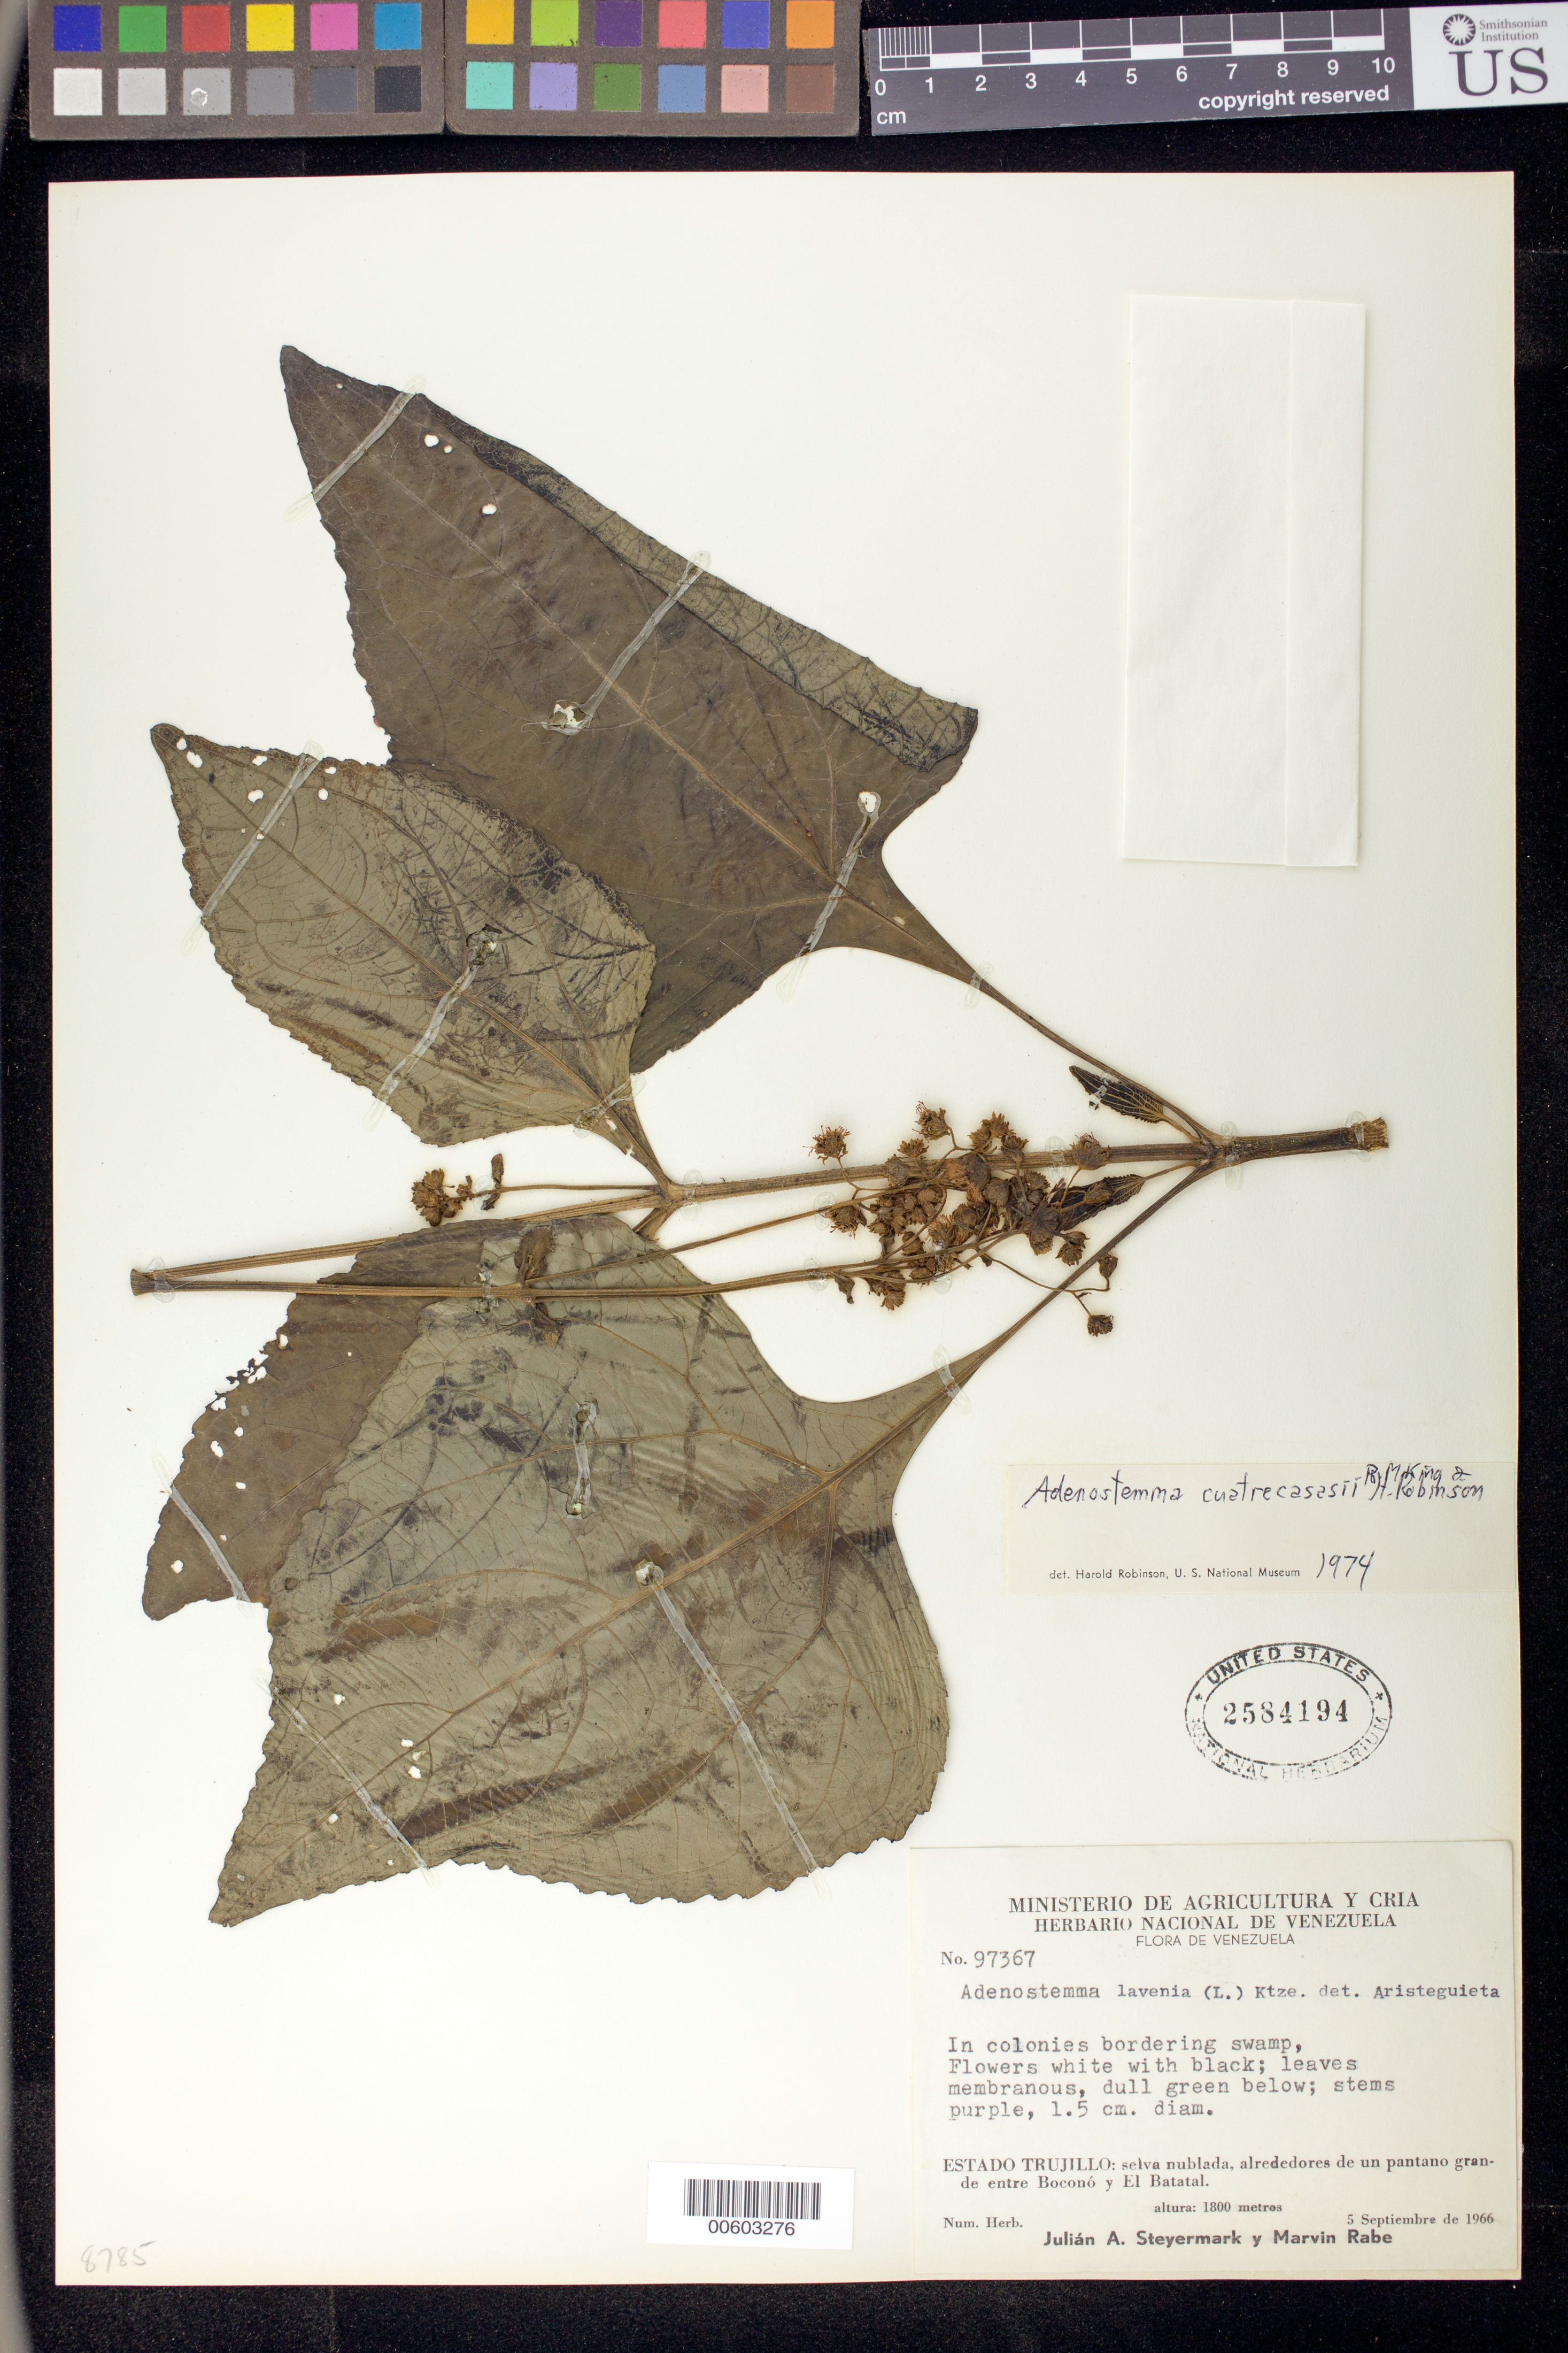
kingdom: Plantae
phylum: Tracheophyta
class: Magnoliopsida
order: Asterales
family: Asteraceae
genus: Adenostemma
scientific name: Adenostemma cuatrecasasii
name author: R.M. King & H. Rob.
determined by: Robinson, Harold E., (US)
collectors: J. Steyermark & M. Rabe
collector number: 97367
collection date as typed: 05 Sep 1966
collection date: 1966-09-05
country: Venezuela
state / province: Trujillo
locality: Alrededores de un pantano grande entre Boconó y El Batatal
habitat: Selva nublada. In colonies bordering swamp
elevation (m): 1800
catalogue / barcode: US 2584194